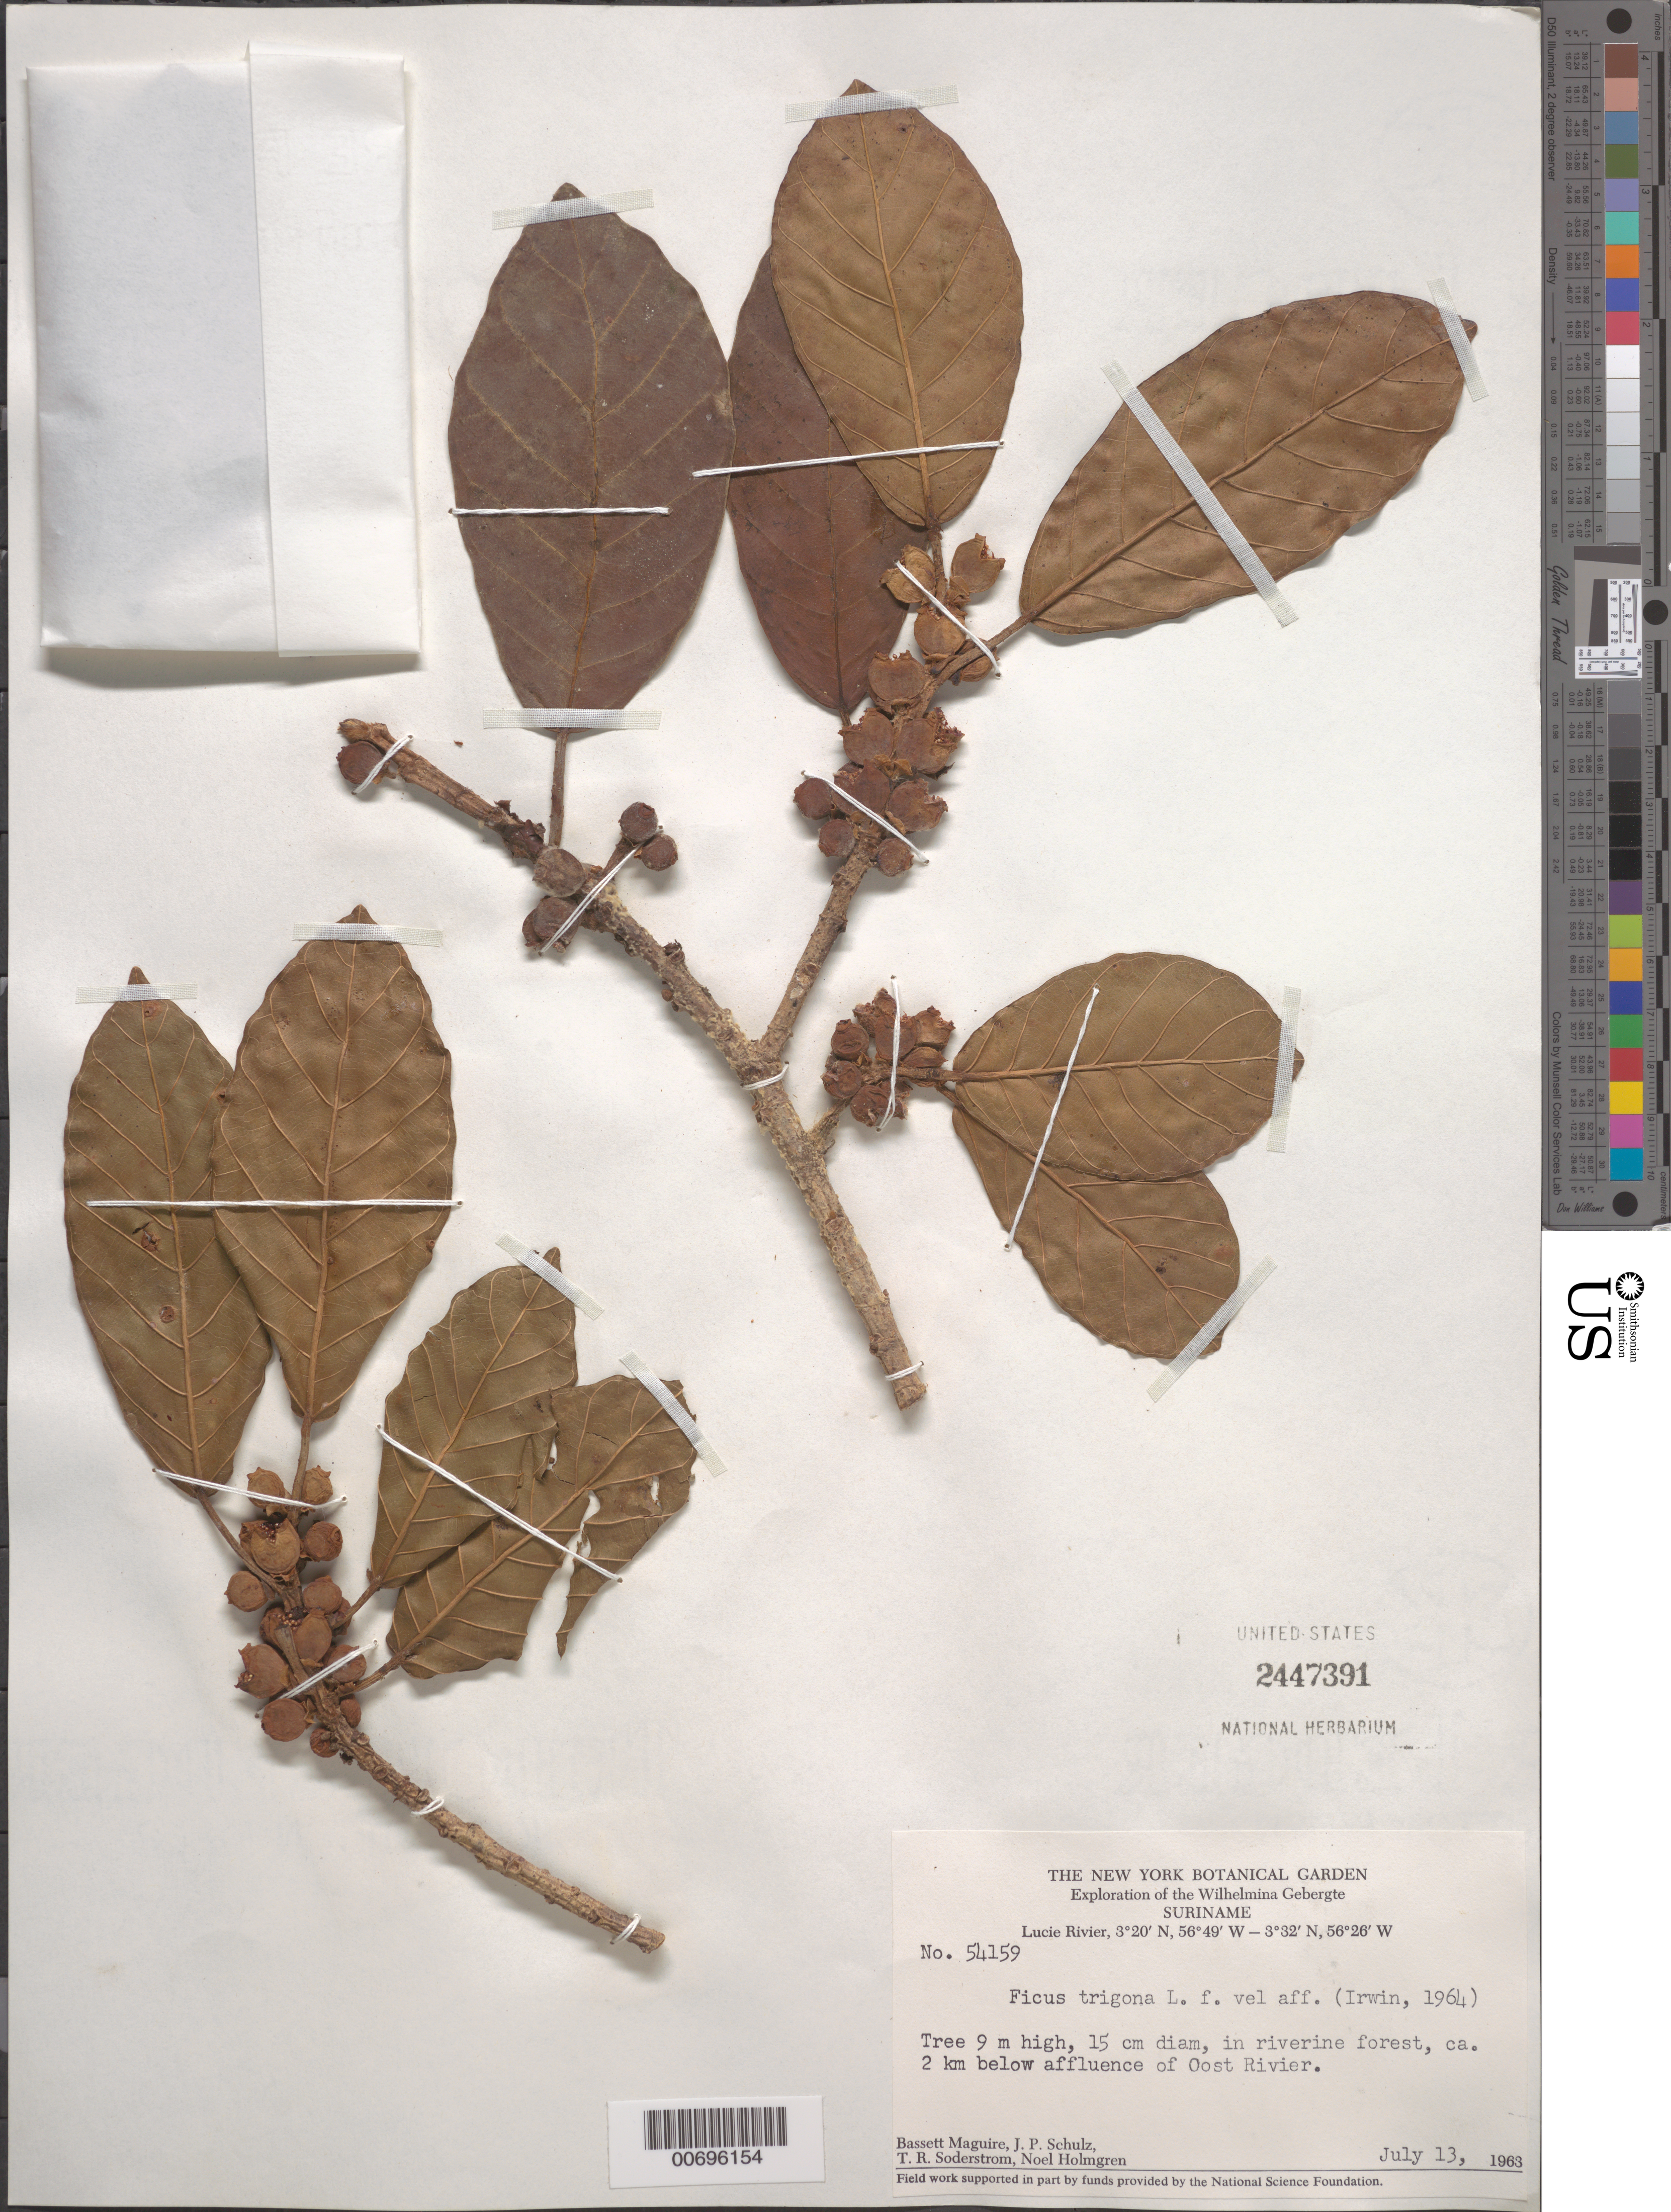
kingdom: Plantae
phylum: Tracheophyta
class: Magnoliopsida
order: Rosales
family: Moraceae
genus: Ficus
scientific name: Ficus trigona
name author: L. f.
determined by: Irwin, Howard S.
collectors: B. Maguire, J. P. Schulz, T. R. Soderstrom & N. H. Holmgren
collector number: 54159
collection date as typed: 13-Jul-63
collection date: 1963-07-13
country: Suriname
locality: Lucie R., 2 km below confluence with Oost R., Wilhelmina Gebergte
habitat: Riverine forest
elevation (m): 225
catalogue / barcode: US 2447391